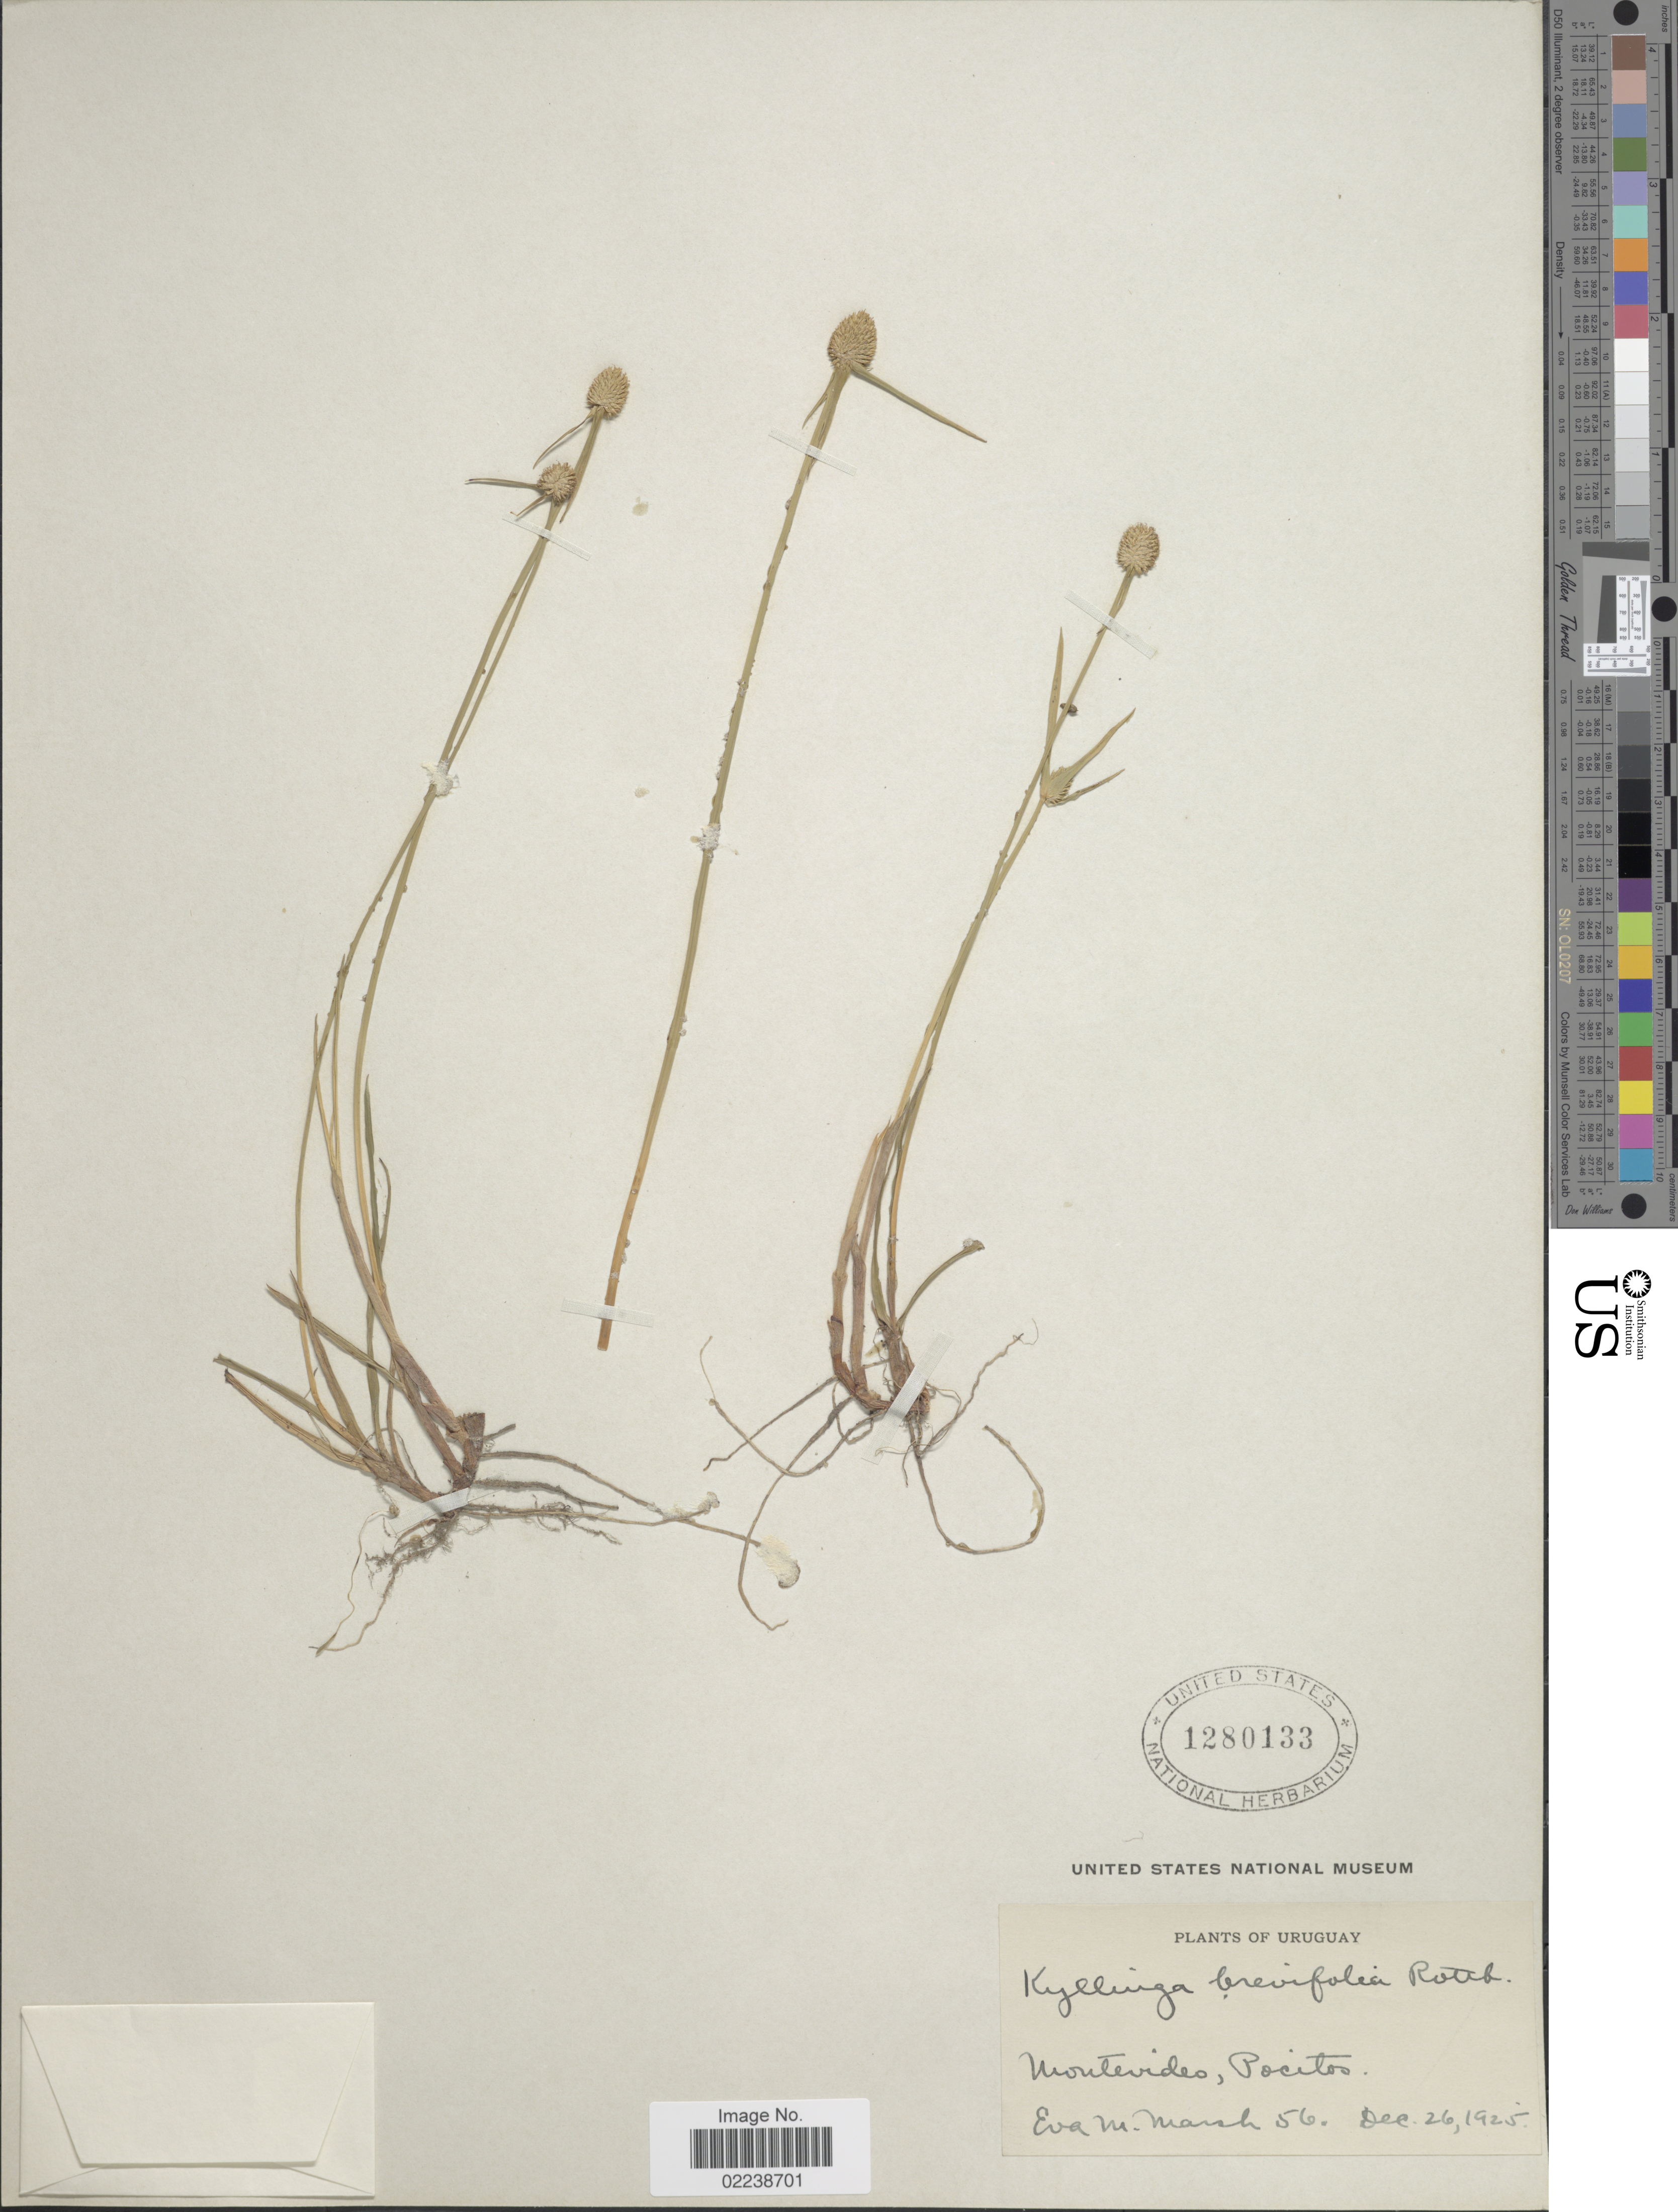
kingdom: Plantae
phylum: Tracheophyta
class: Liliopsida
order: Poales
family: Cyperaceae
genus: Cyperus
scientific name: Cyperus obtusatus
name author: (J. Presl & C. Presl) Mattf. & Kük.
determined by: Strong, Mark T., (BOT), Smithsonian Institution - National Museum of Natural History (UNITED STATES)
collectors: E. Marsh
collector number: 56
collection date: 1925-12-26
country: Uruguay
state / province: Montevideo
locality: Pocitos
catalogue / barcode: US 1280133